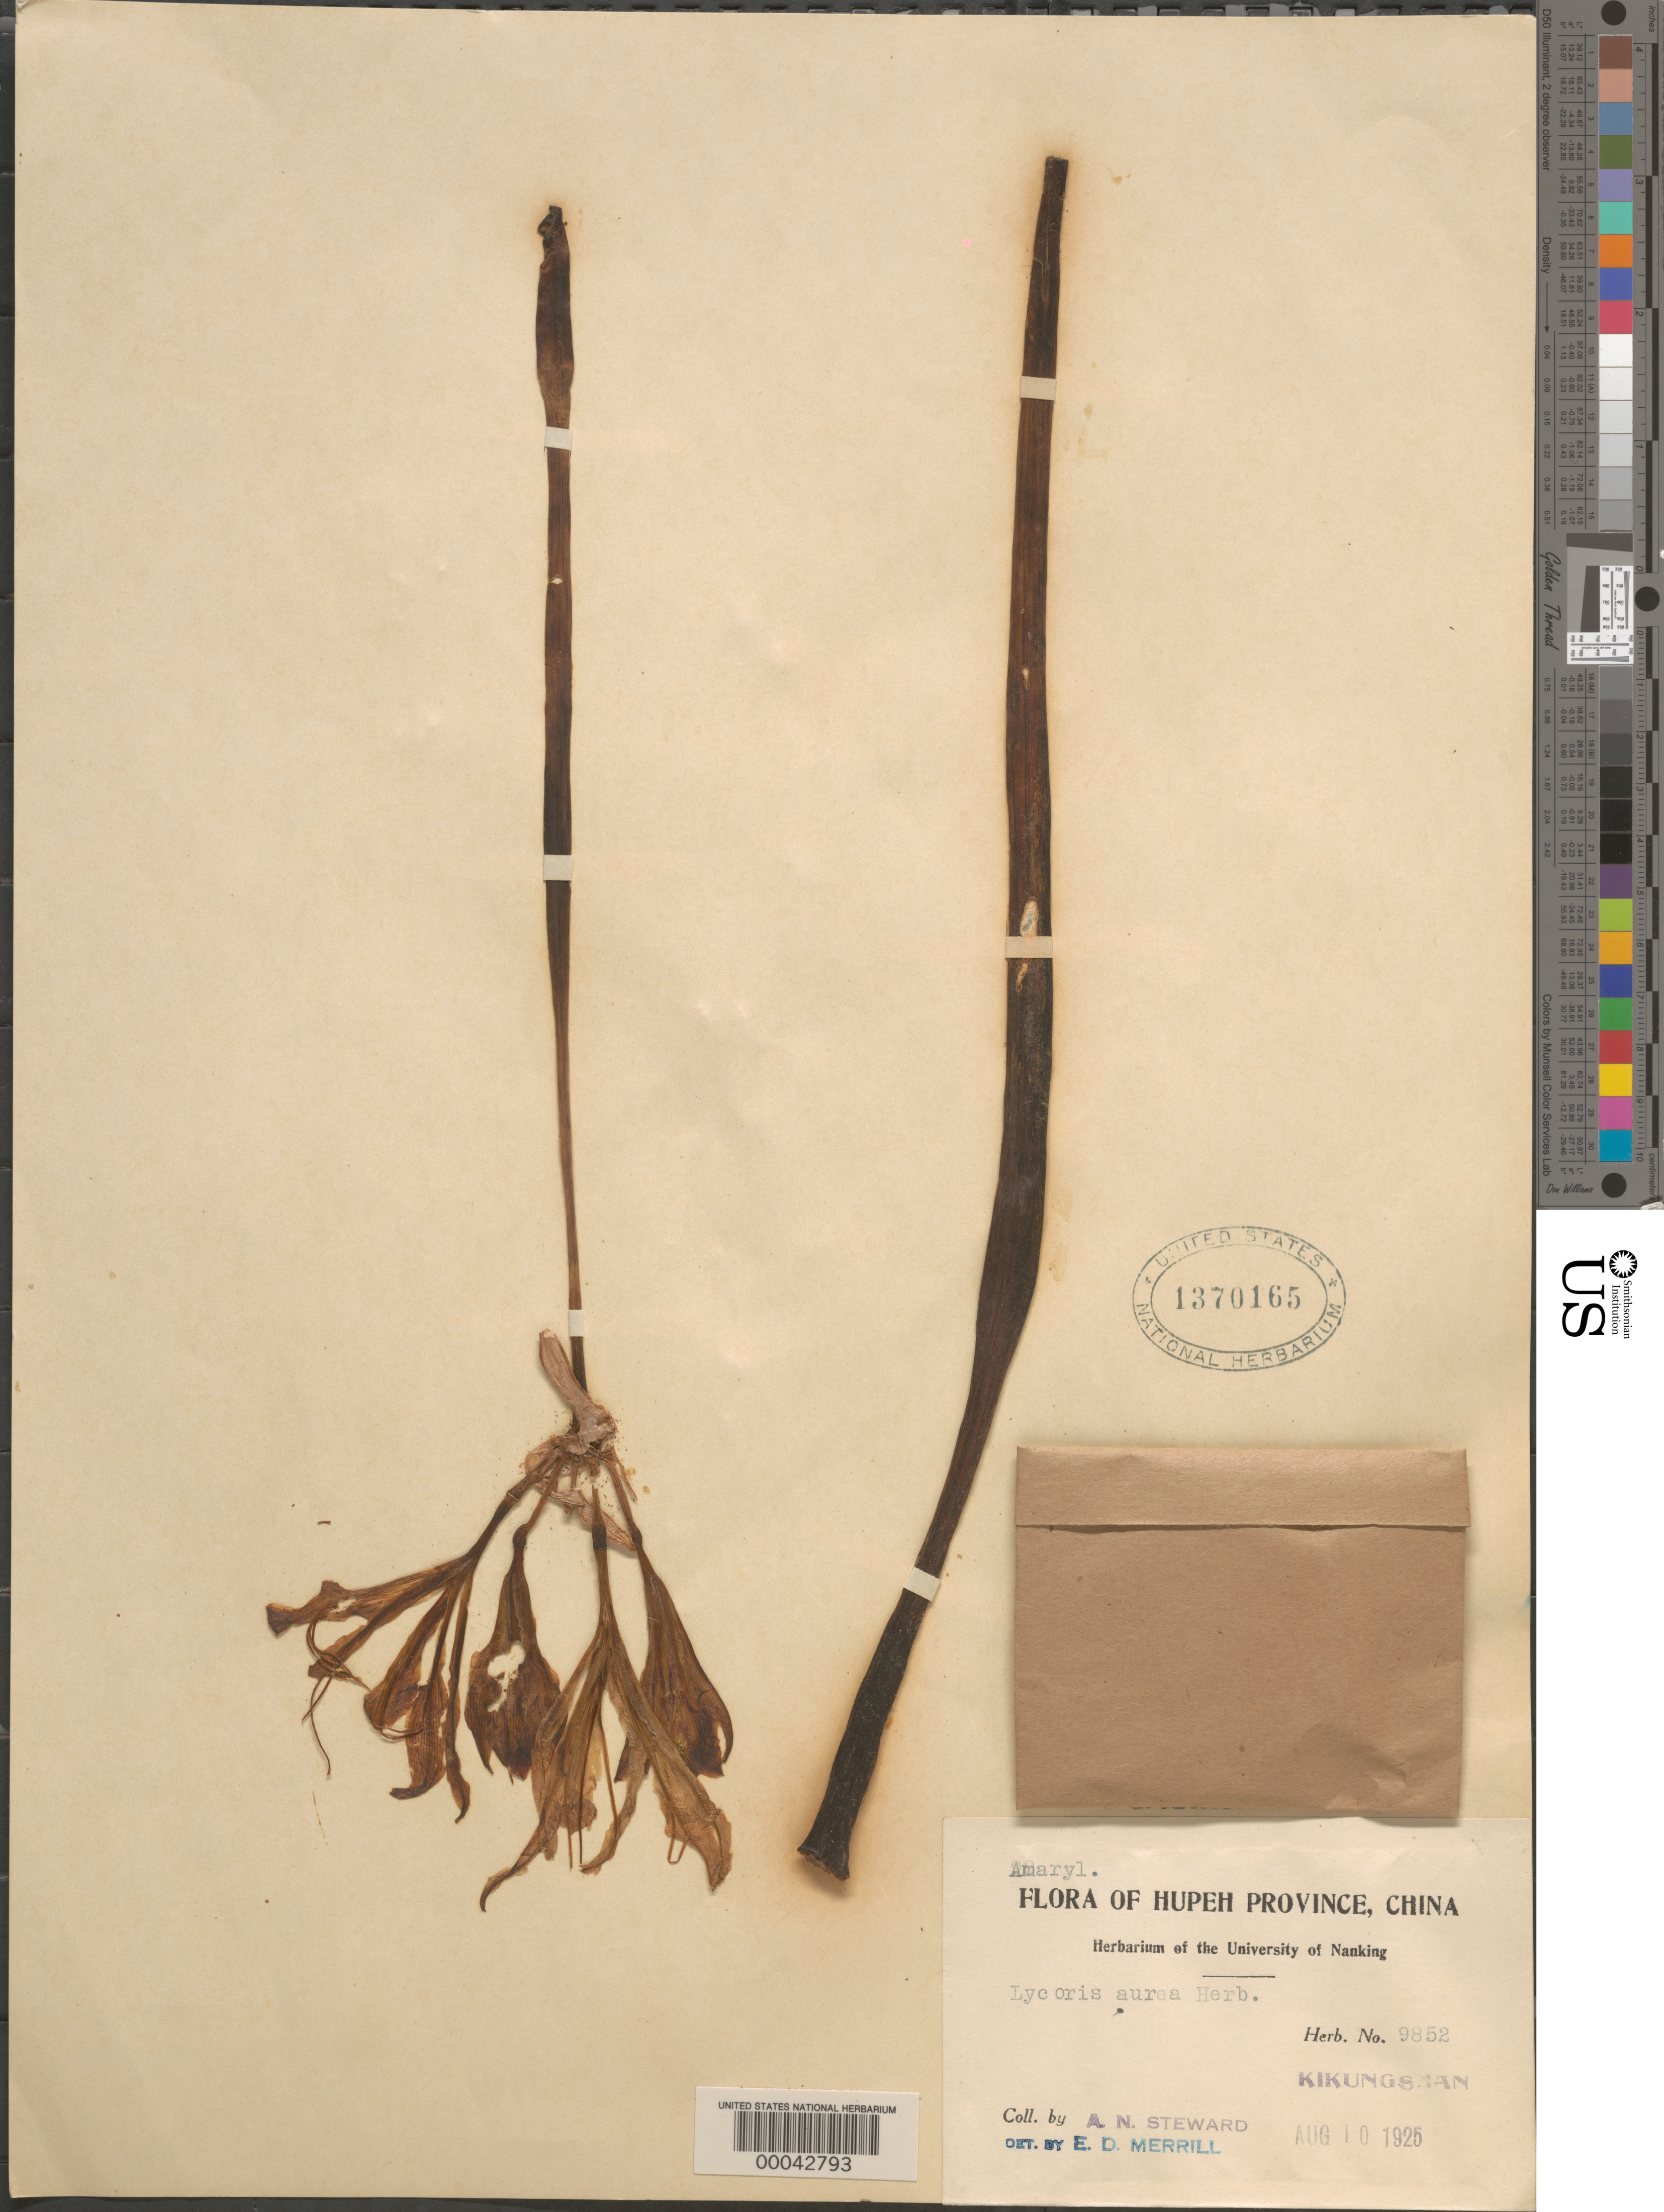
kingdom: Plantae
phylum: Tracheophyta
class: Liliopsida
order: Asparagales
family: Amaryllidaceae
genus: Lycoris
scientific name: Lycoris aurea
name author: Herb.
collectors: A. N. Steward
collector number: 9852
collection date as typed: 10 Aug 1925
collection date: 1925-08-10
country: China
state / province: Hubei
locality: Kikungshan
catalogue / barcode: US 1370165